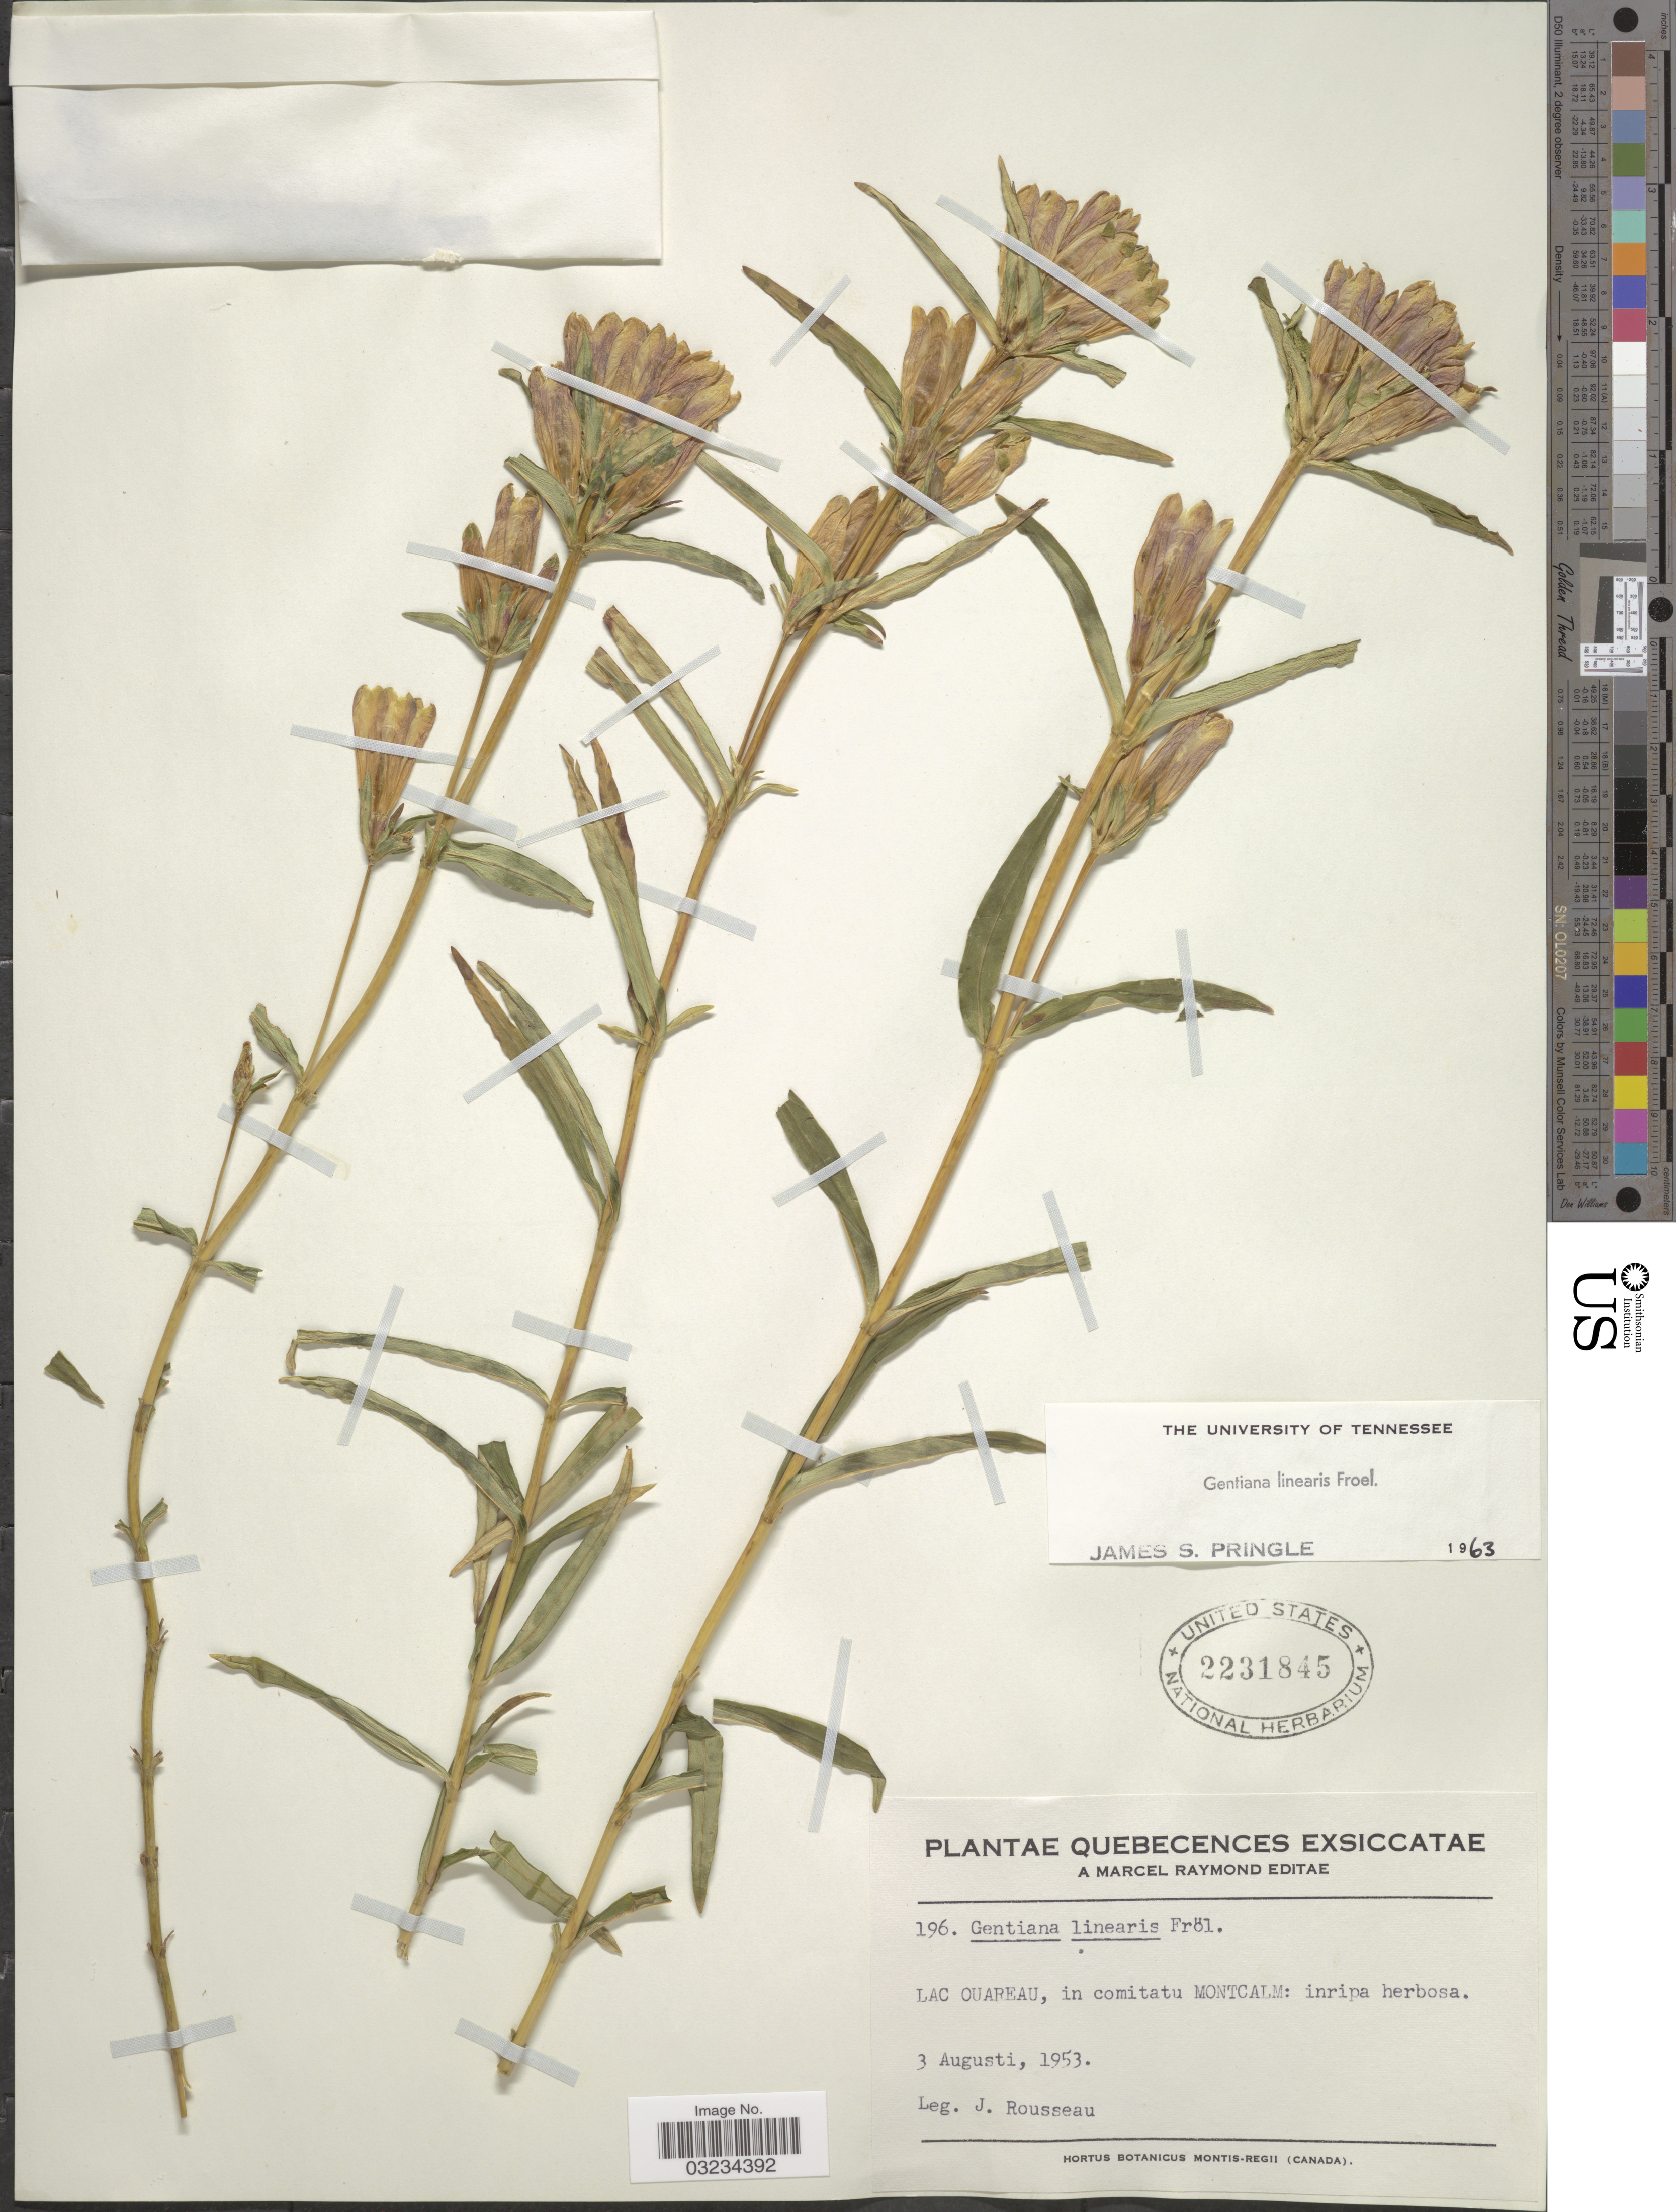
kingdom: Plantae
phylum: Tracheophyta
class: Magnoliopsida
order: Gentianales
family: Gentianaceae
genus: Gentiana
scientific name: Gentiana linearis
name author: Froel.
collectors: J. Rousseau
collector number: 196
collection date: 1953-08-03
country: Canada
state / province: Quebec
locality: Lac Ouareau, in comitatu Montcalm.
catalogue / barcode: US 2231845